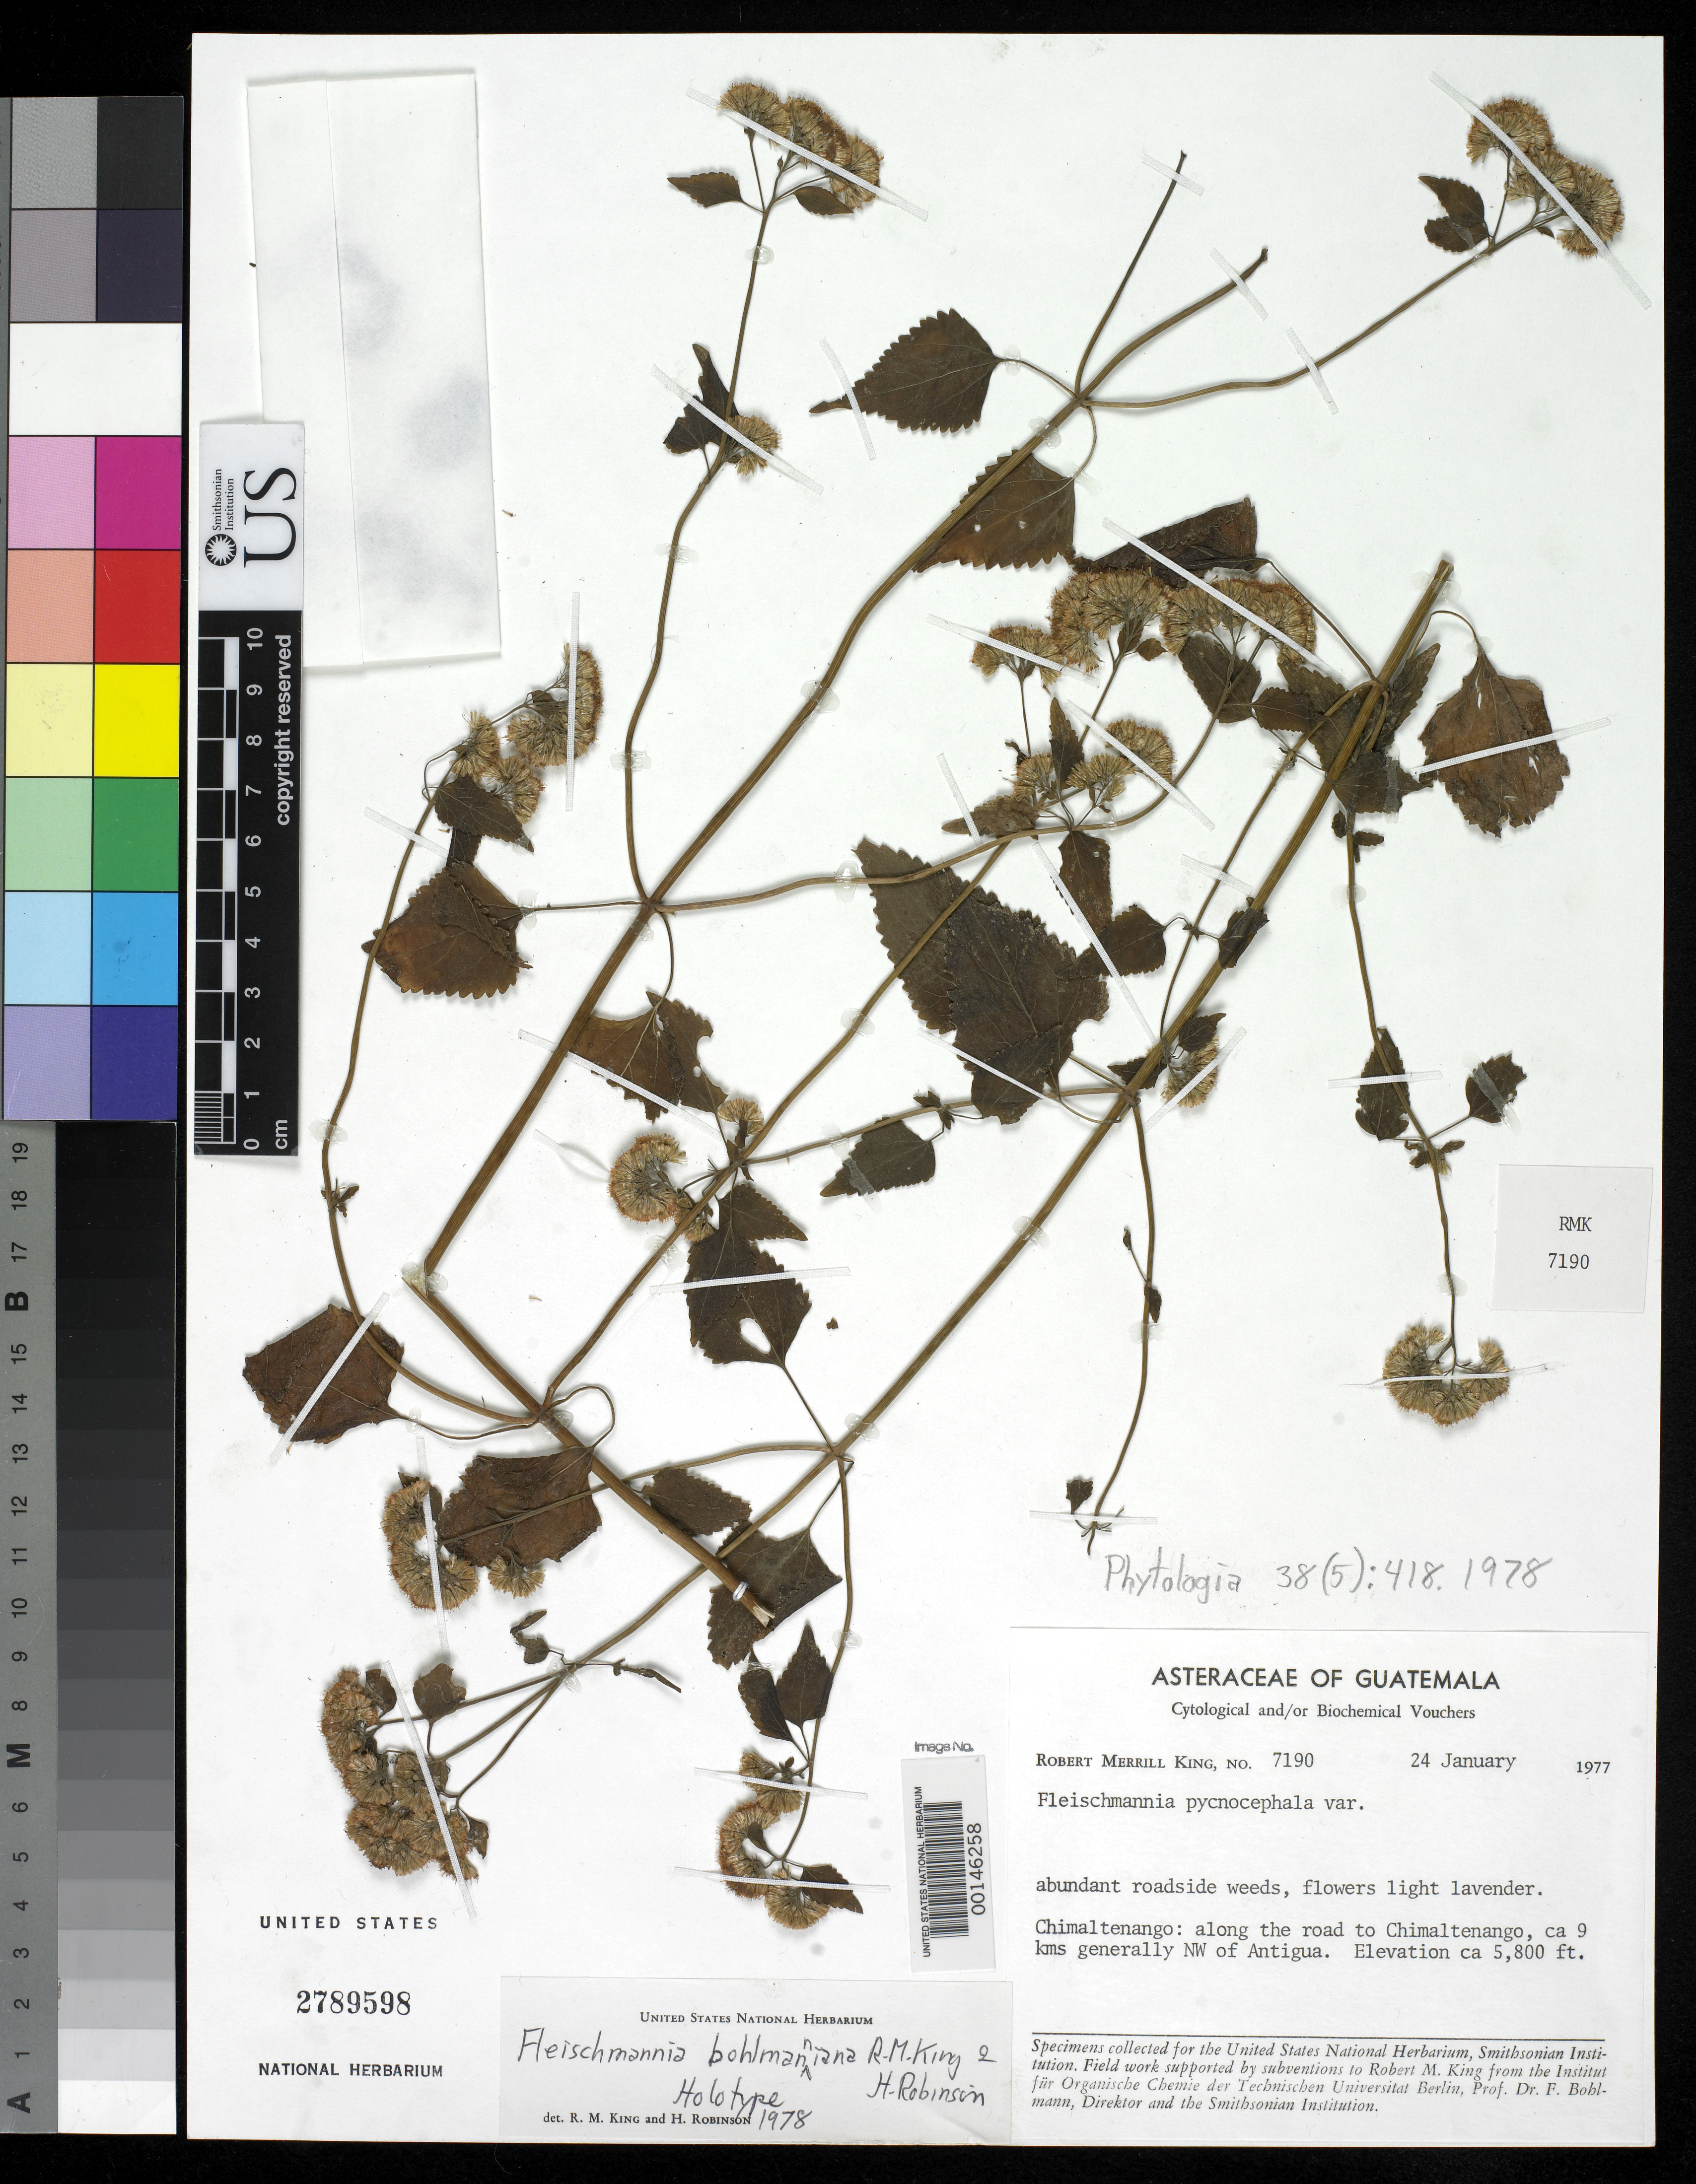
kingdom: Plantae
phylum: Tracheophyta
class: Magnoliopsida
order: Asterales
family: Asteraceae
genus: Fleischmannia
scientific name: Fleischmannia bohlmanniana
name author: R.M. King & H. Rob.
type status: Holotype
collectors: R. M. King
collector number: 7190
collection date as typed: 24 Jan 1977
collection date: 1977-01-24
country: Guatemala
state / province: Chimaltenango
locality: Road to Chimaltenango, NW of Antigua.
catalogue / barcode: US 2789598